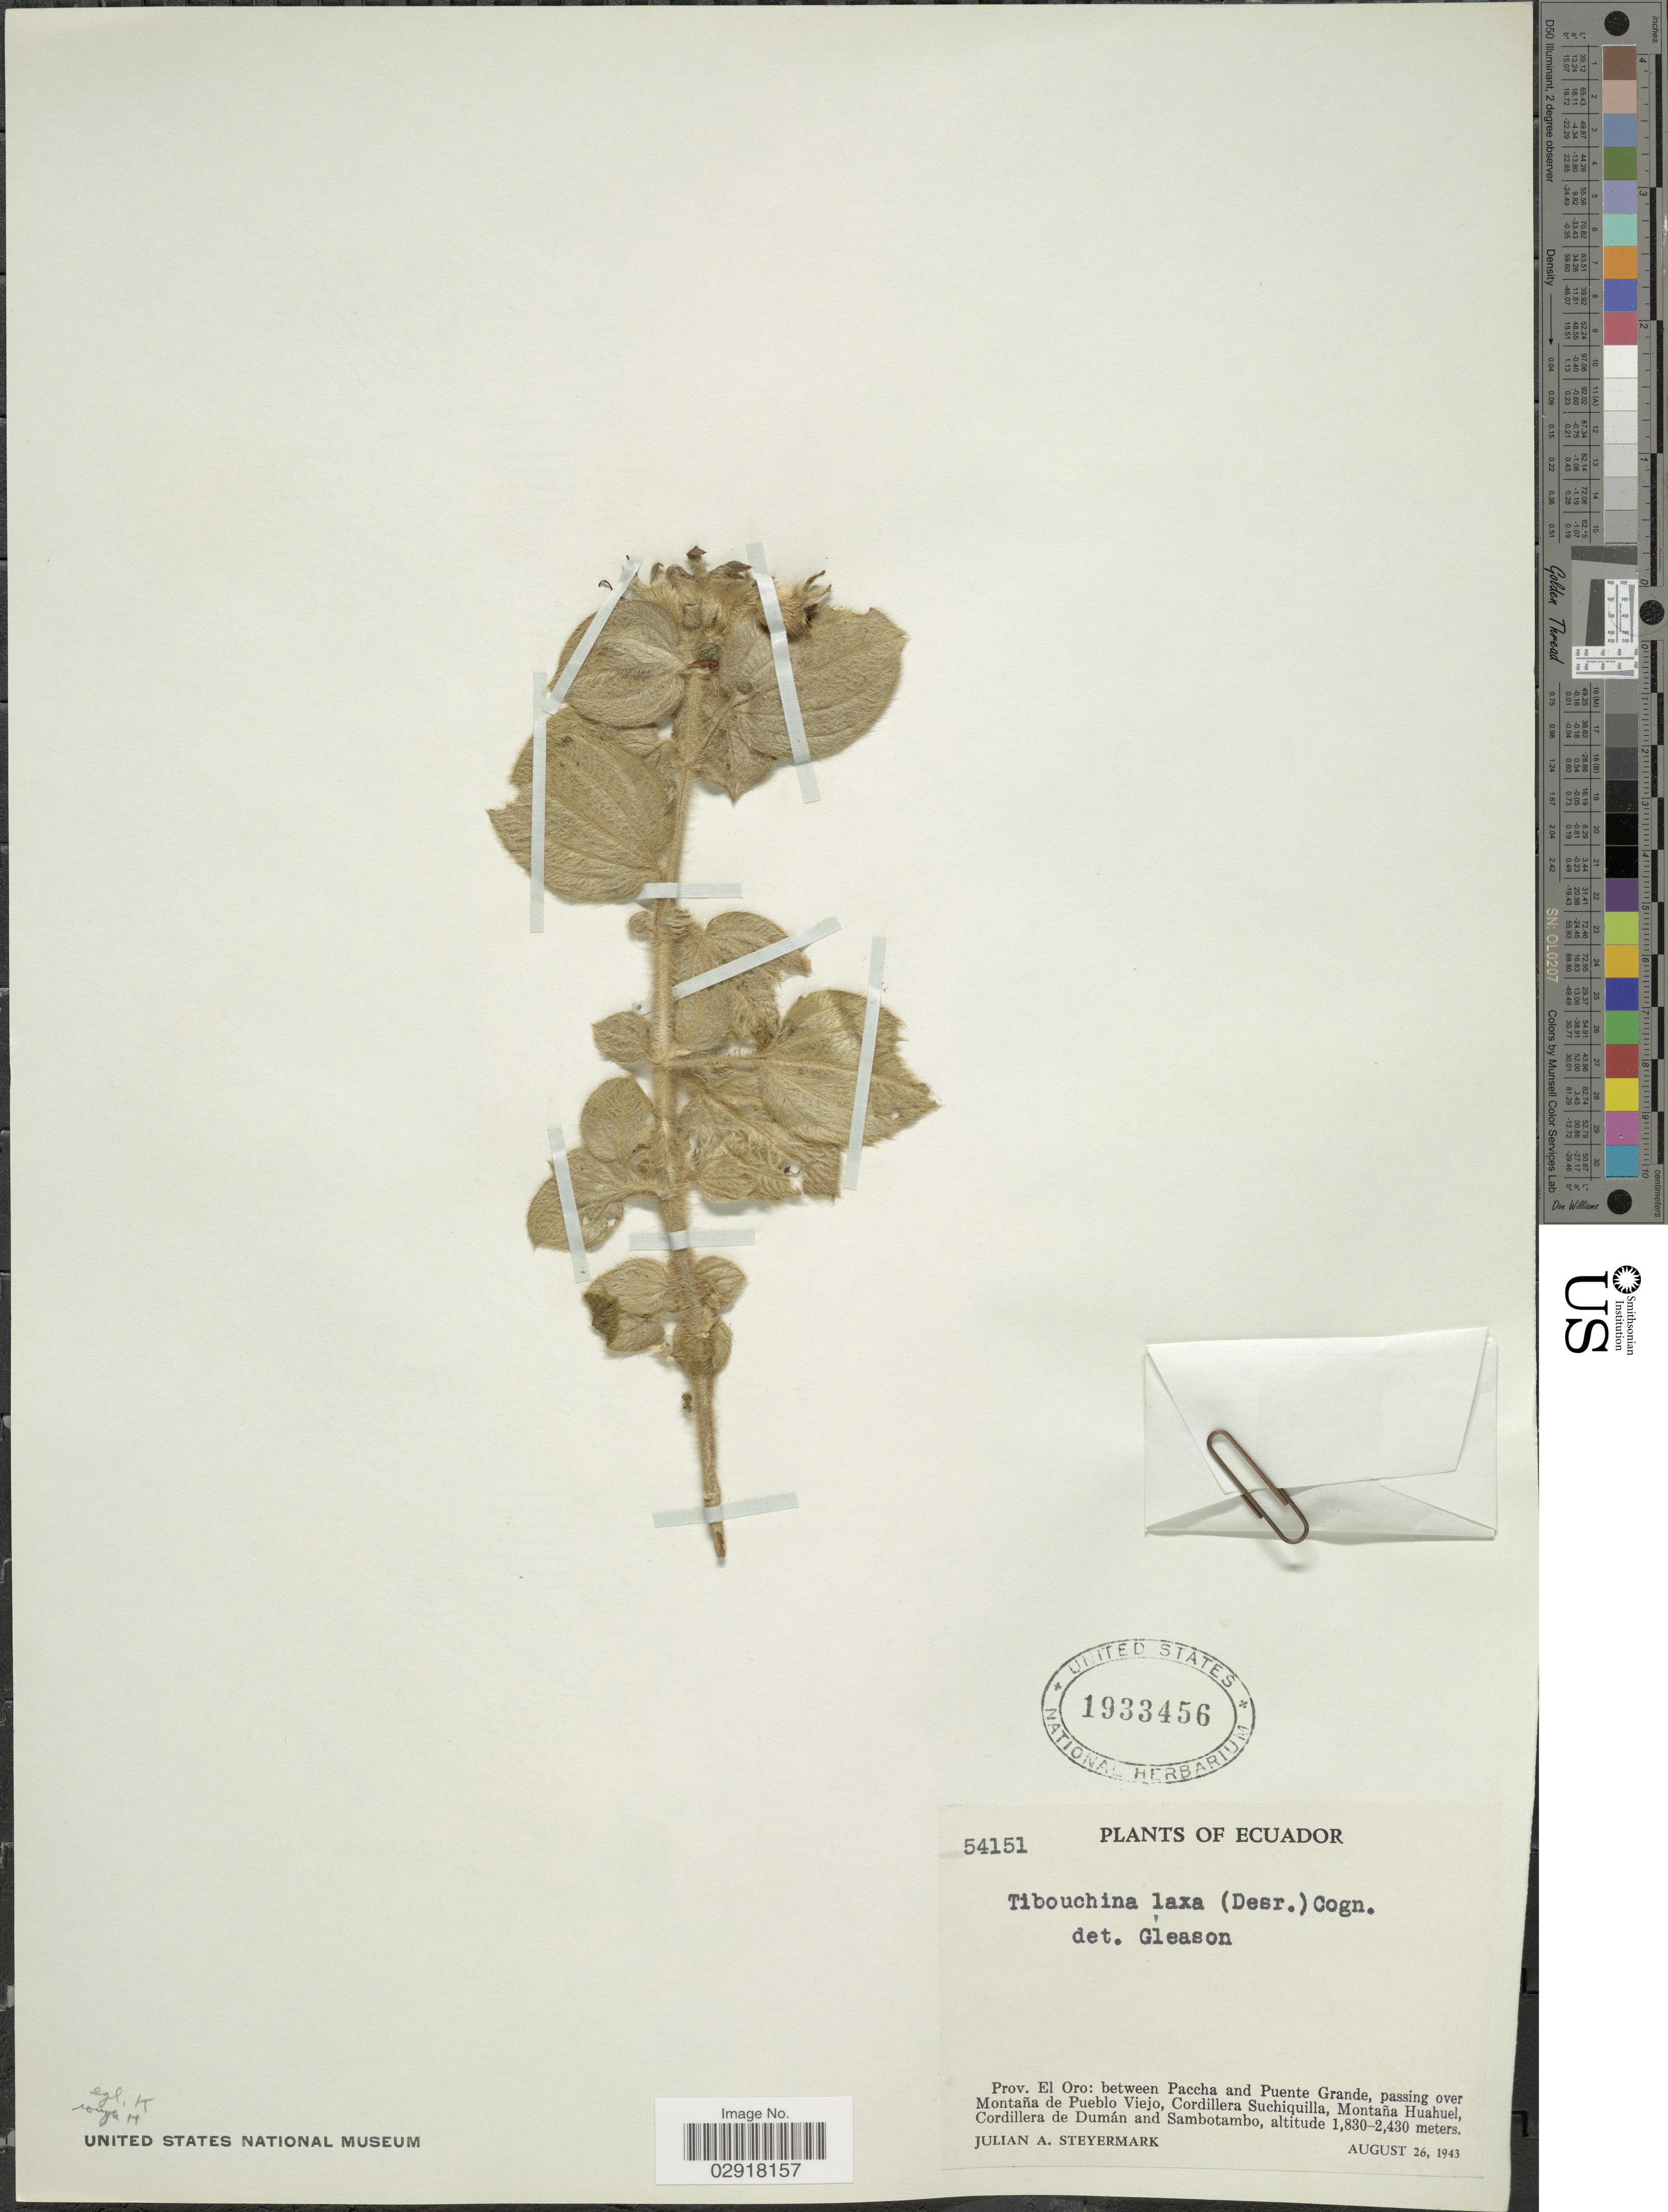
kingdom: Plantae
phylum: Tracheophyta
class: Magnoliopsida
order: Myrtales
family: Melastomataceae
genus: Chaetogastra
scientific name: Chaetogastra laxa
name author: (Desr.) P.J.F. Guim. & Michelang.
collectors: J. Steyermark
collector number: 54151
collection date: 1943-08-26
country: Ecuador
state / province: El Oro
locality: Between Paccha and Puente Grande, passing over Montaña de Pueblo Viejo, Cordillera Suchiquilla, Montaña Huahuel, Cordillera de Dumán and Sambotambo.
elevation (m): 1830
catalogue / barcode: US 1933456